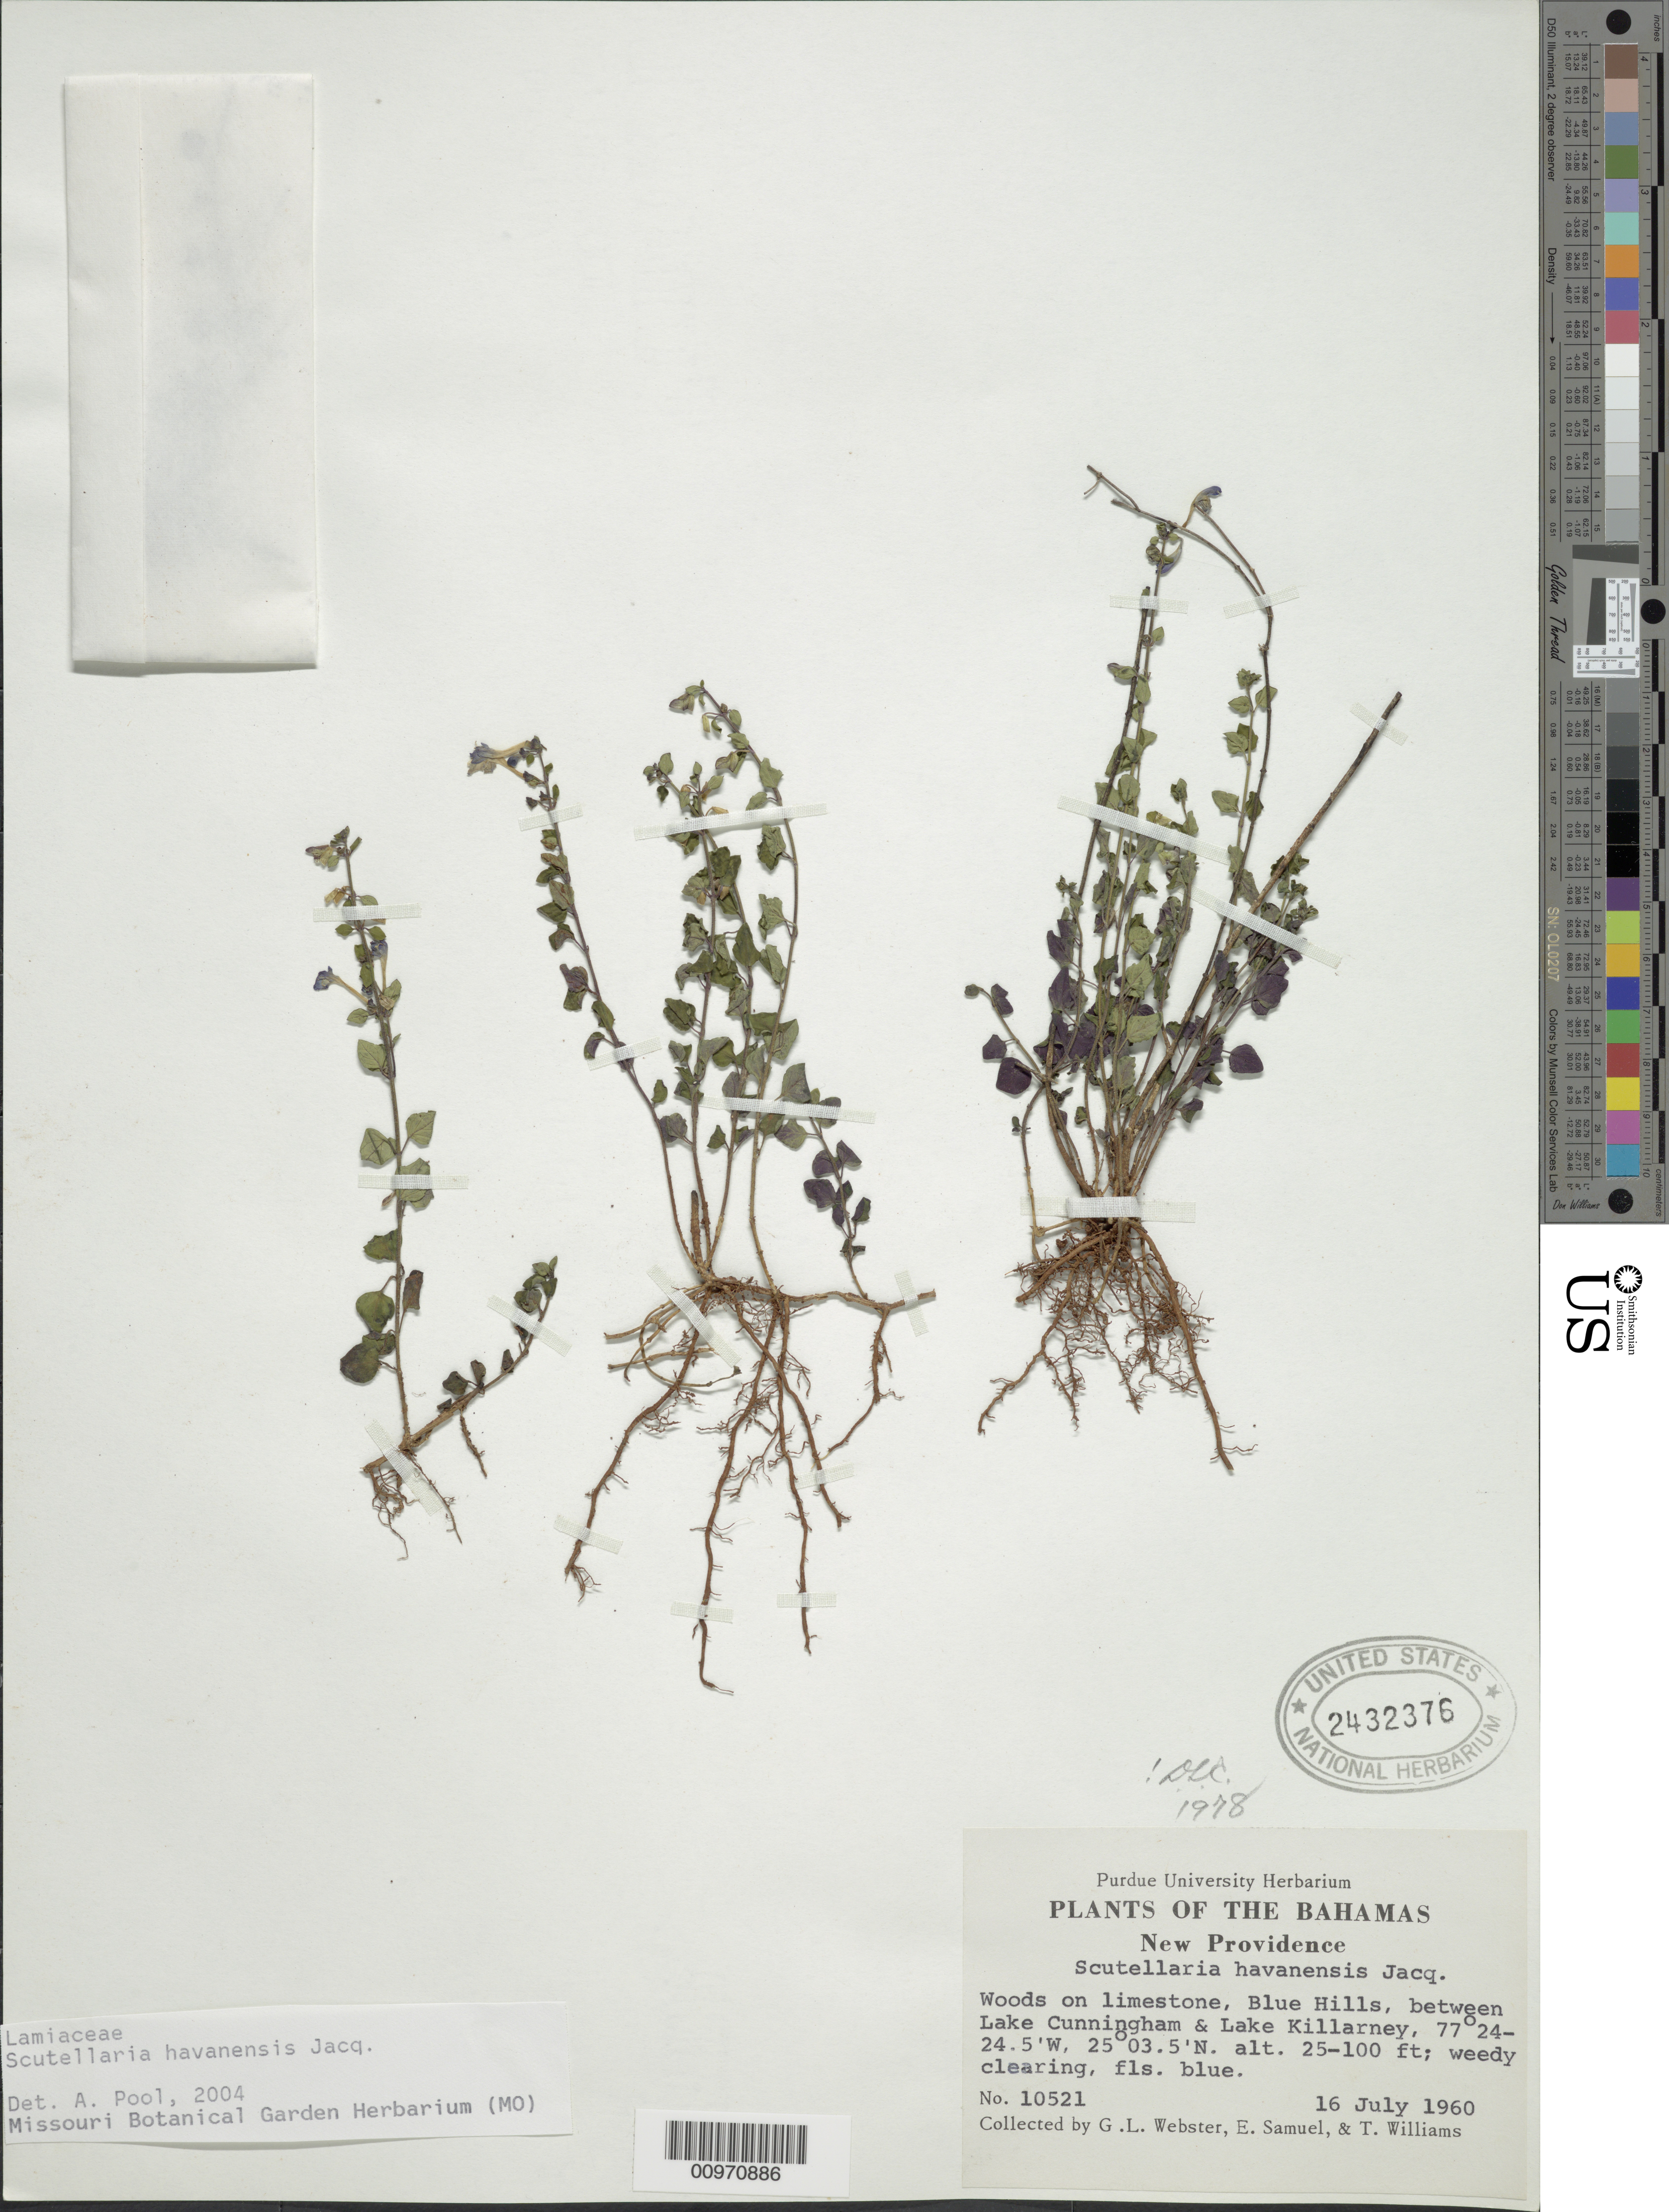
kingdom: Plantae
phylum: Tracheophyta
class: Magnoliopsida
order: Lamiales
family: Lamiaceae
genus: Scutellaria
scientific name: Scutellaria havanensis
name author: Jacq.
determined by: Pool, A., (MO), Missouri Botanical Garden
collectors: G. L. Webster, E. Samuel & T. Williams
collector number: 10521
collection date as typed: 16 Jul 1960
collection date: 1960-07-16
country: Bahamas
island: New Providence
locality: Blue Hills, between Lake Cunningham and Lake Killarney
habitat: Woods on limestone, weedy clearing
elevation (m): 8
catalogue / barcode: US 2432376